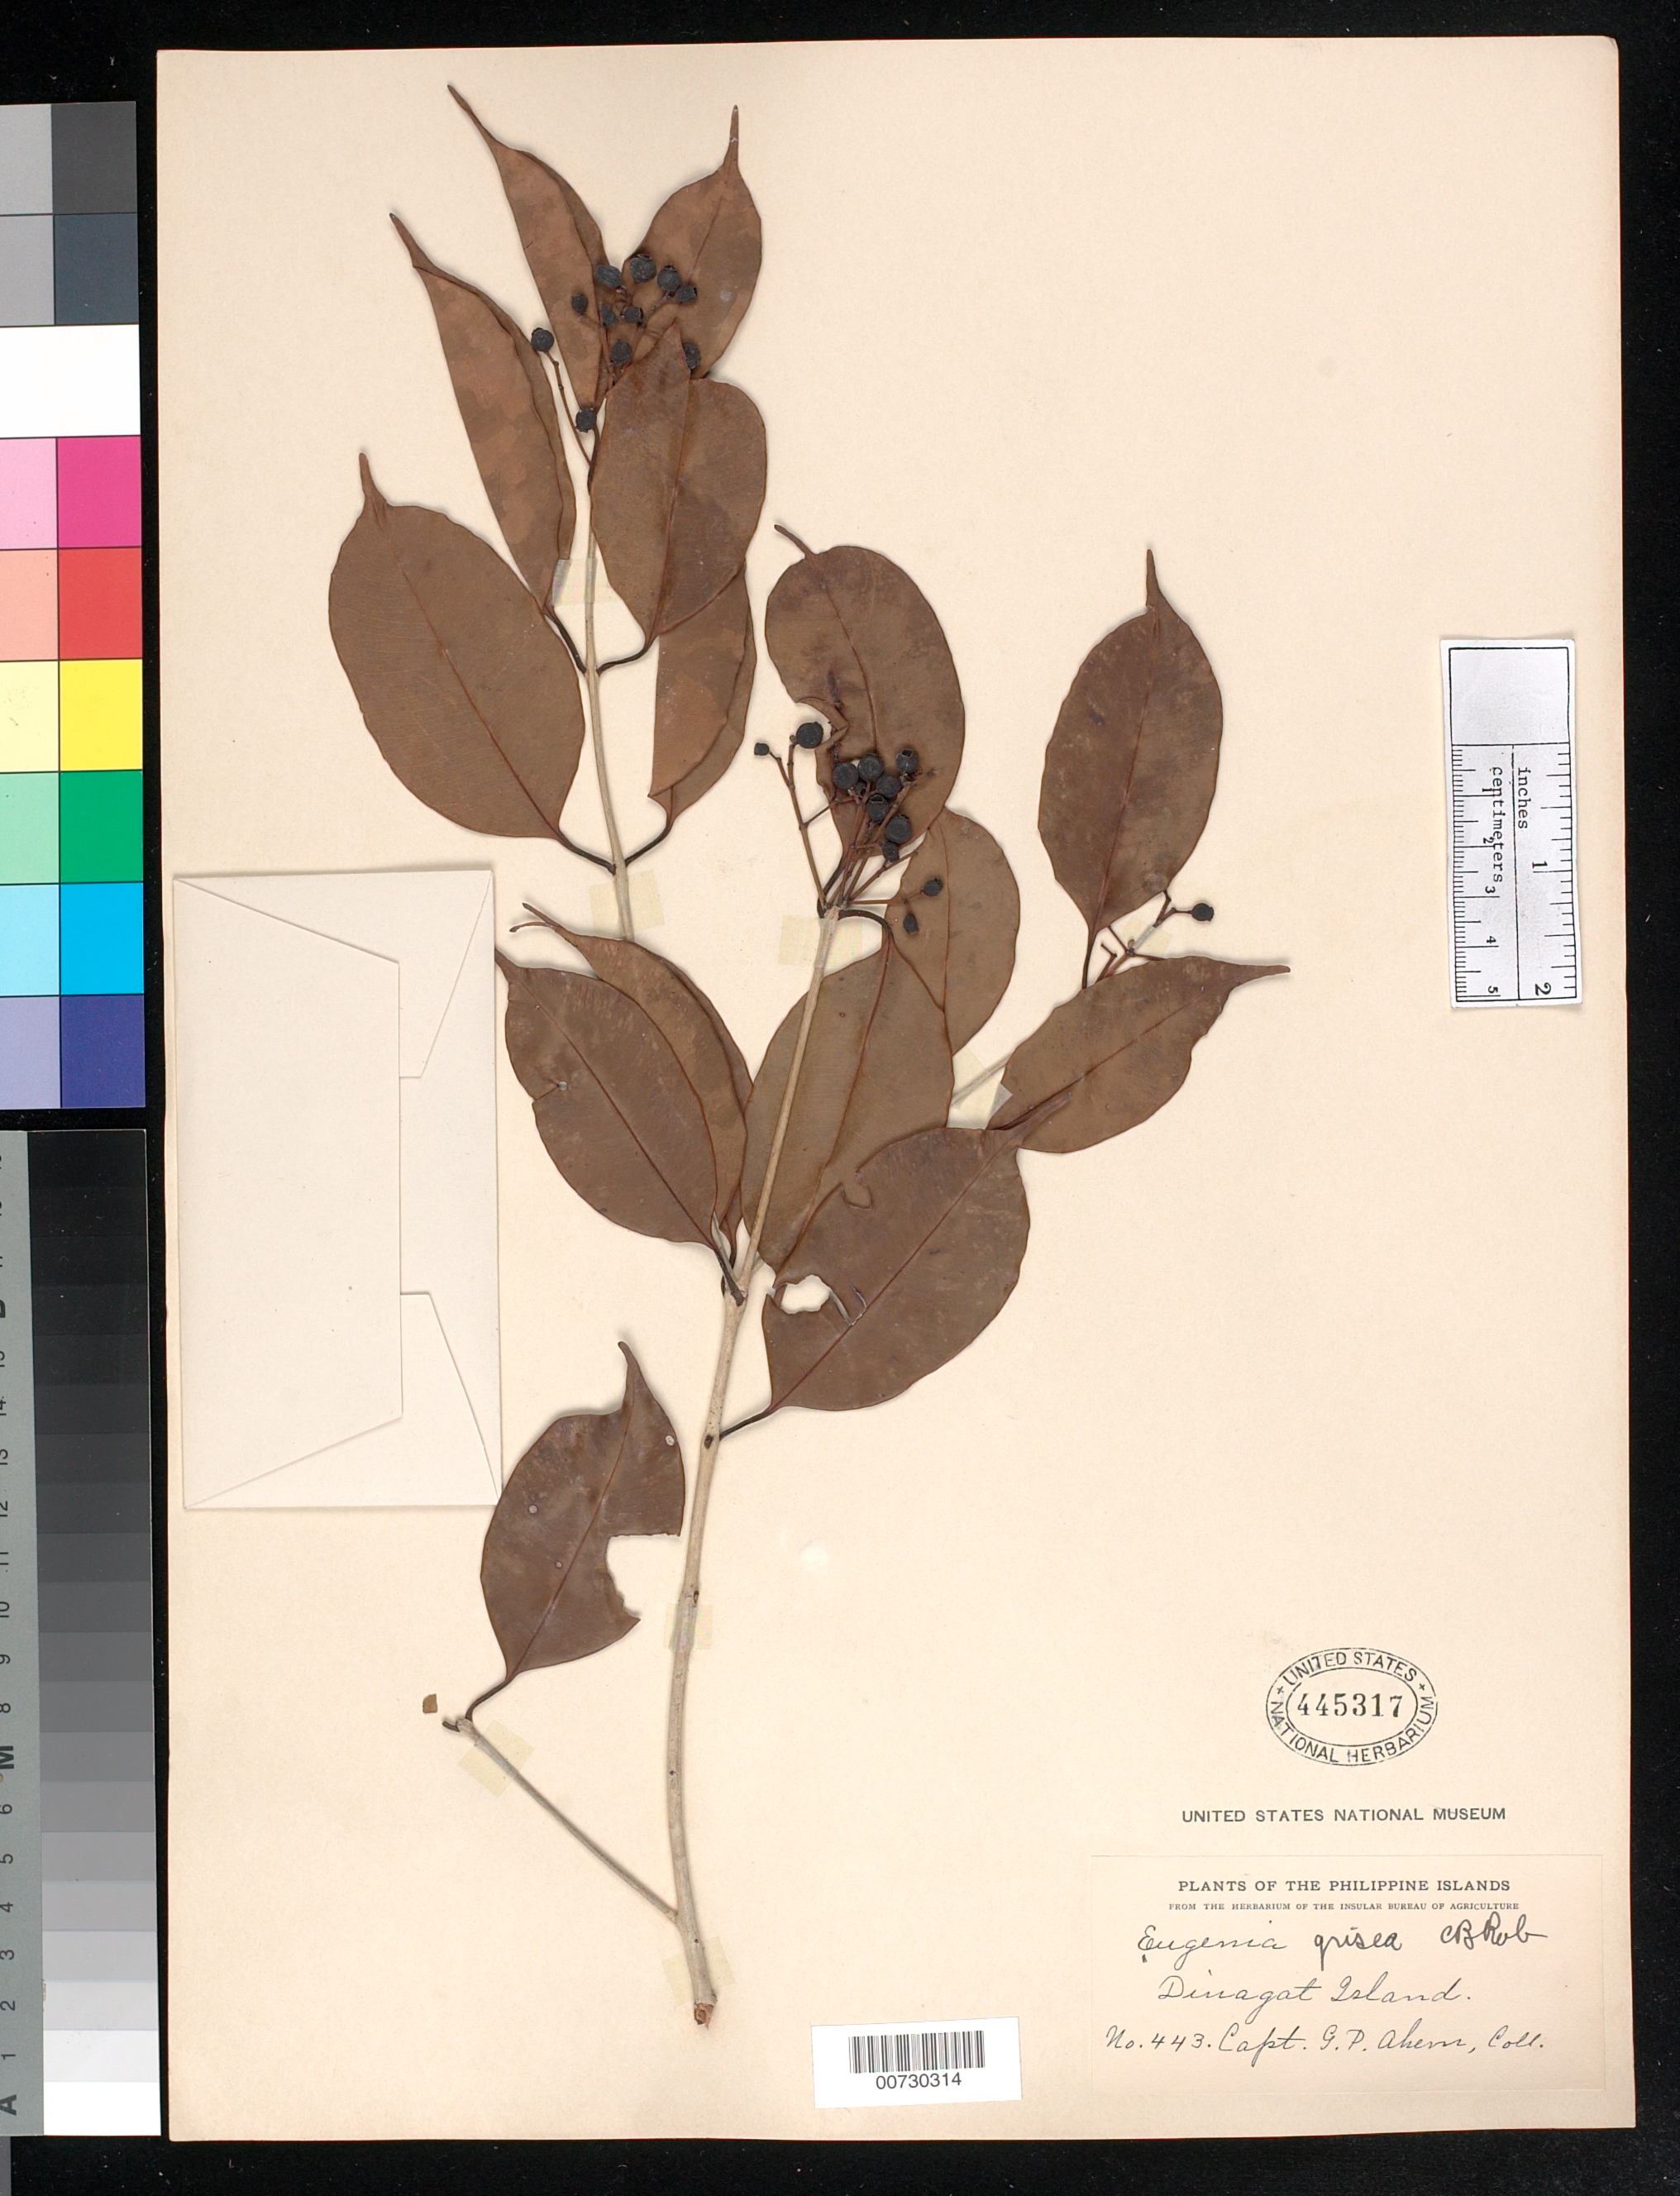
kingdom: Plantae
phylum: Tracheophyta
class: Magnoliopsida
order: Myrtales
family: Myrtaceae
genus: Syzygium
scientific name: Syzygium griseum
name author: (C.B. Rob.) Airy Shaw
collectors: G. Ahern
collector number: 443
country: Philippines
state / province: Caraga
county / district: Surigao del Norte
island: Dinagat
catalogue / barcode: US 445317